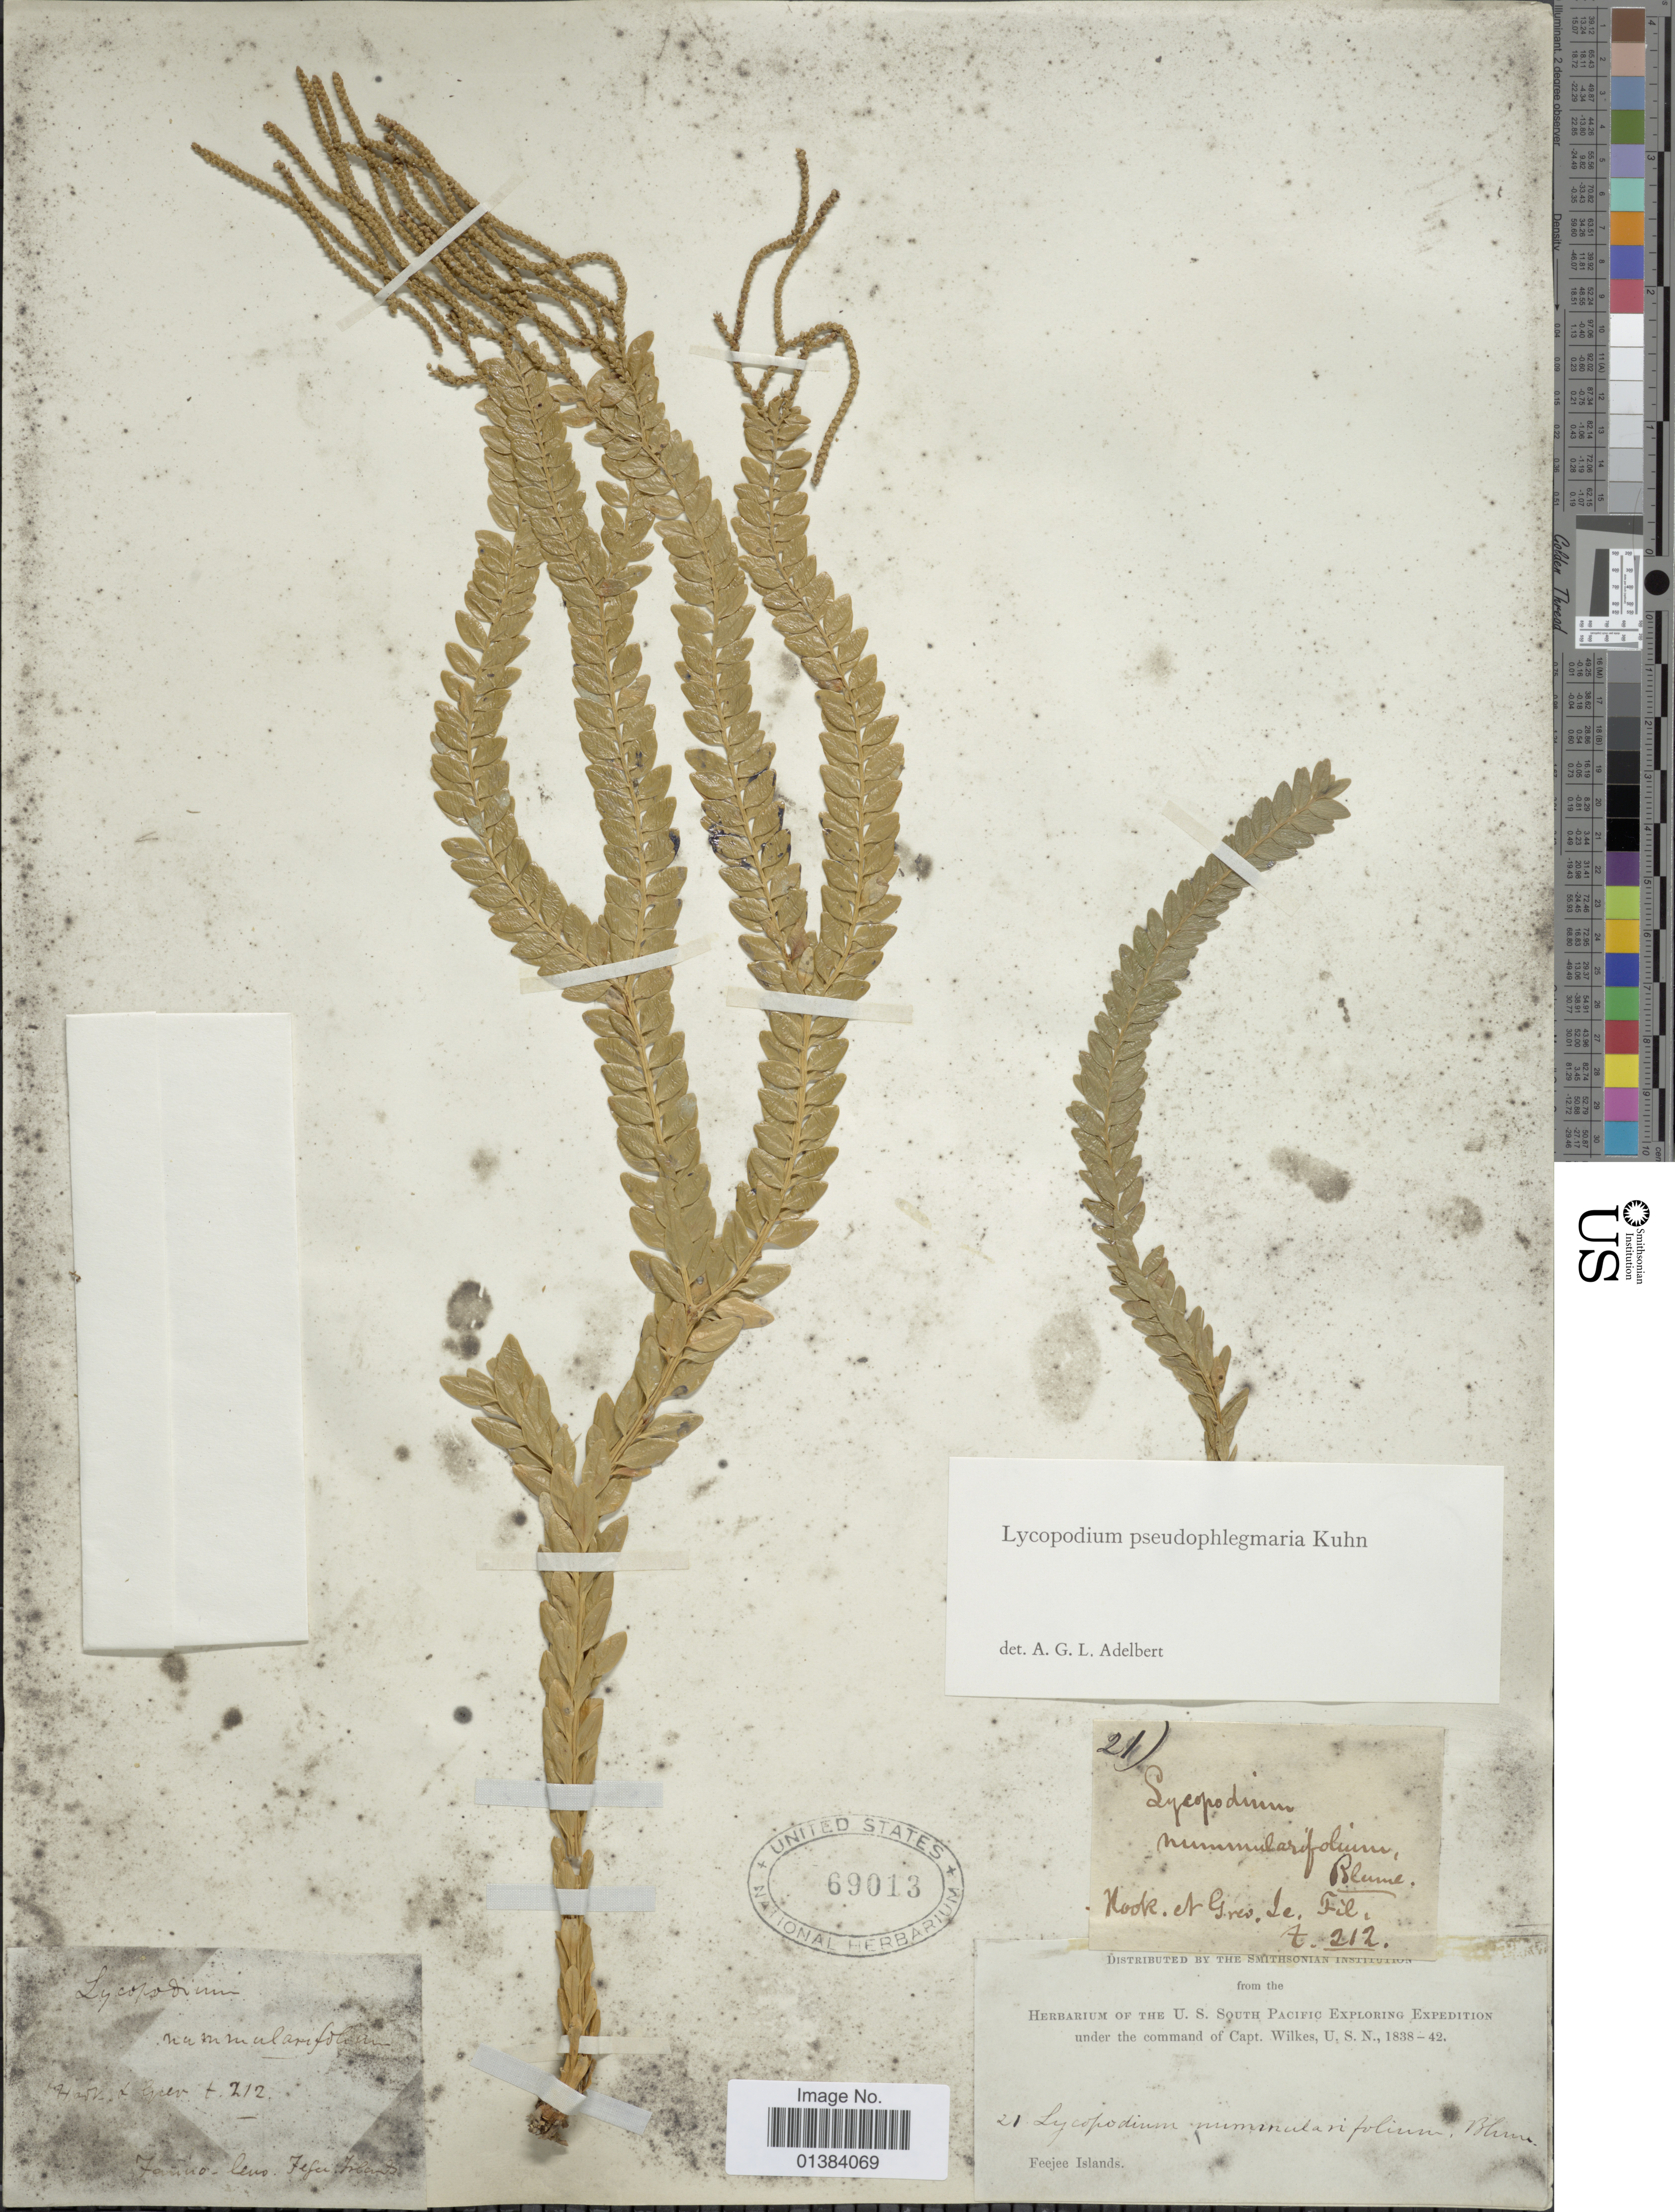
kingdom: Plantae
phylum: Tracheophyta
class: Lycopodiopsida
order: Lycopodiales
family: Lycopodiaceae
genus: Phlegmariurus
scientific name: Phlegmariurus phlegmarioides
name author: (Gaudich.) A. R. Field & Bostock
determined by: Field, A. R.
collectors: Wilkes Explor. Exped.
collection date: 1838/1842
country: Fiji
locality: Farino-levo [interpreted] Feejee Islands.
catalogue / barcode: US 69013